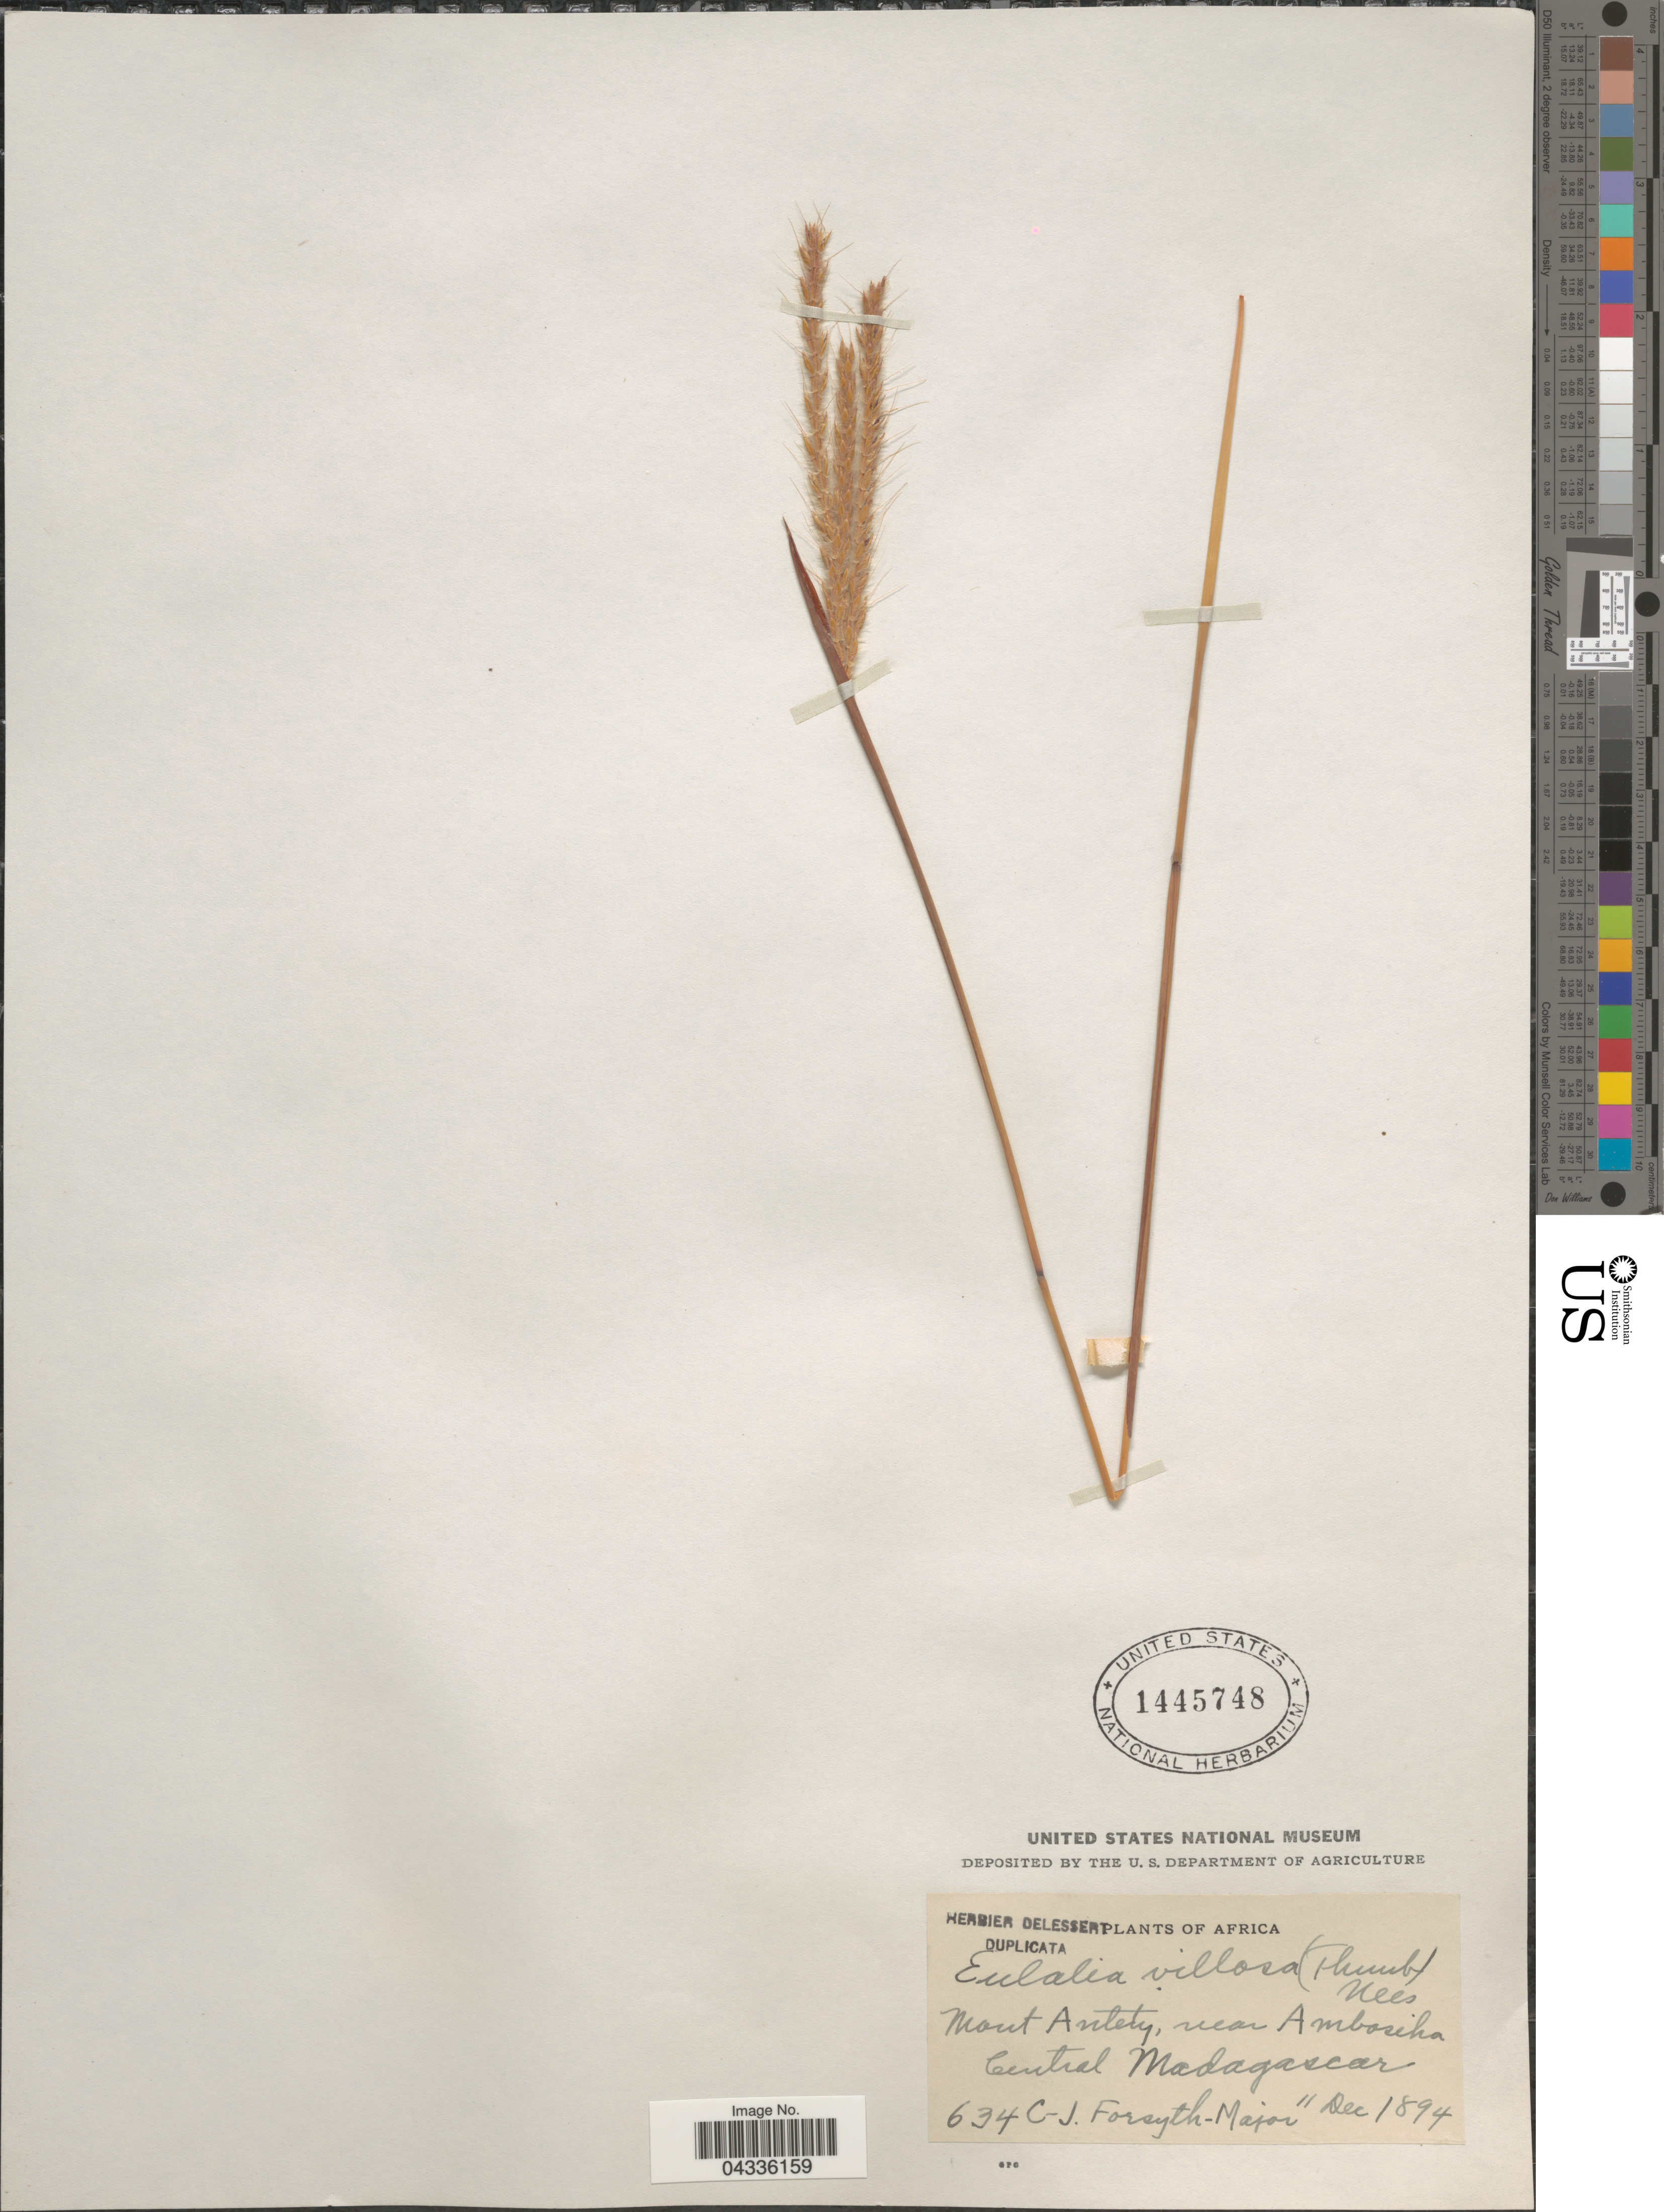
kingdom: Plantae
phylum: Tracheophyta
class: Liliopsida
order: Poales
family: Poaceae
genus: Eulalia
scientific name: Eulalia villosa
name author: (Thunb.) Nees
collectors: C. I. Forsyth-Major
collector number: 634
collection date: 1894-12-11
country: Madagascar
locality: Mount Antety, near Ambosika. Central Madagascar.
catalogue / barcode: US 1445748